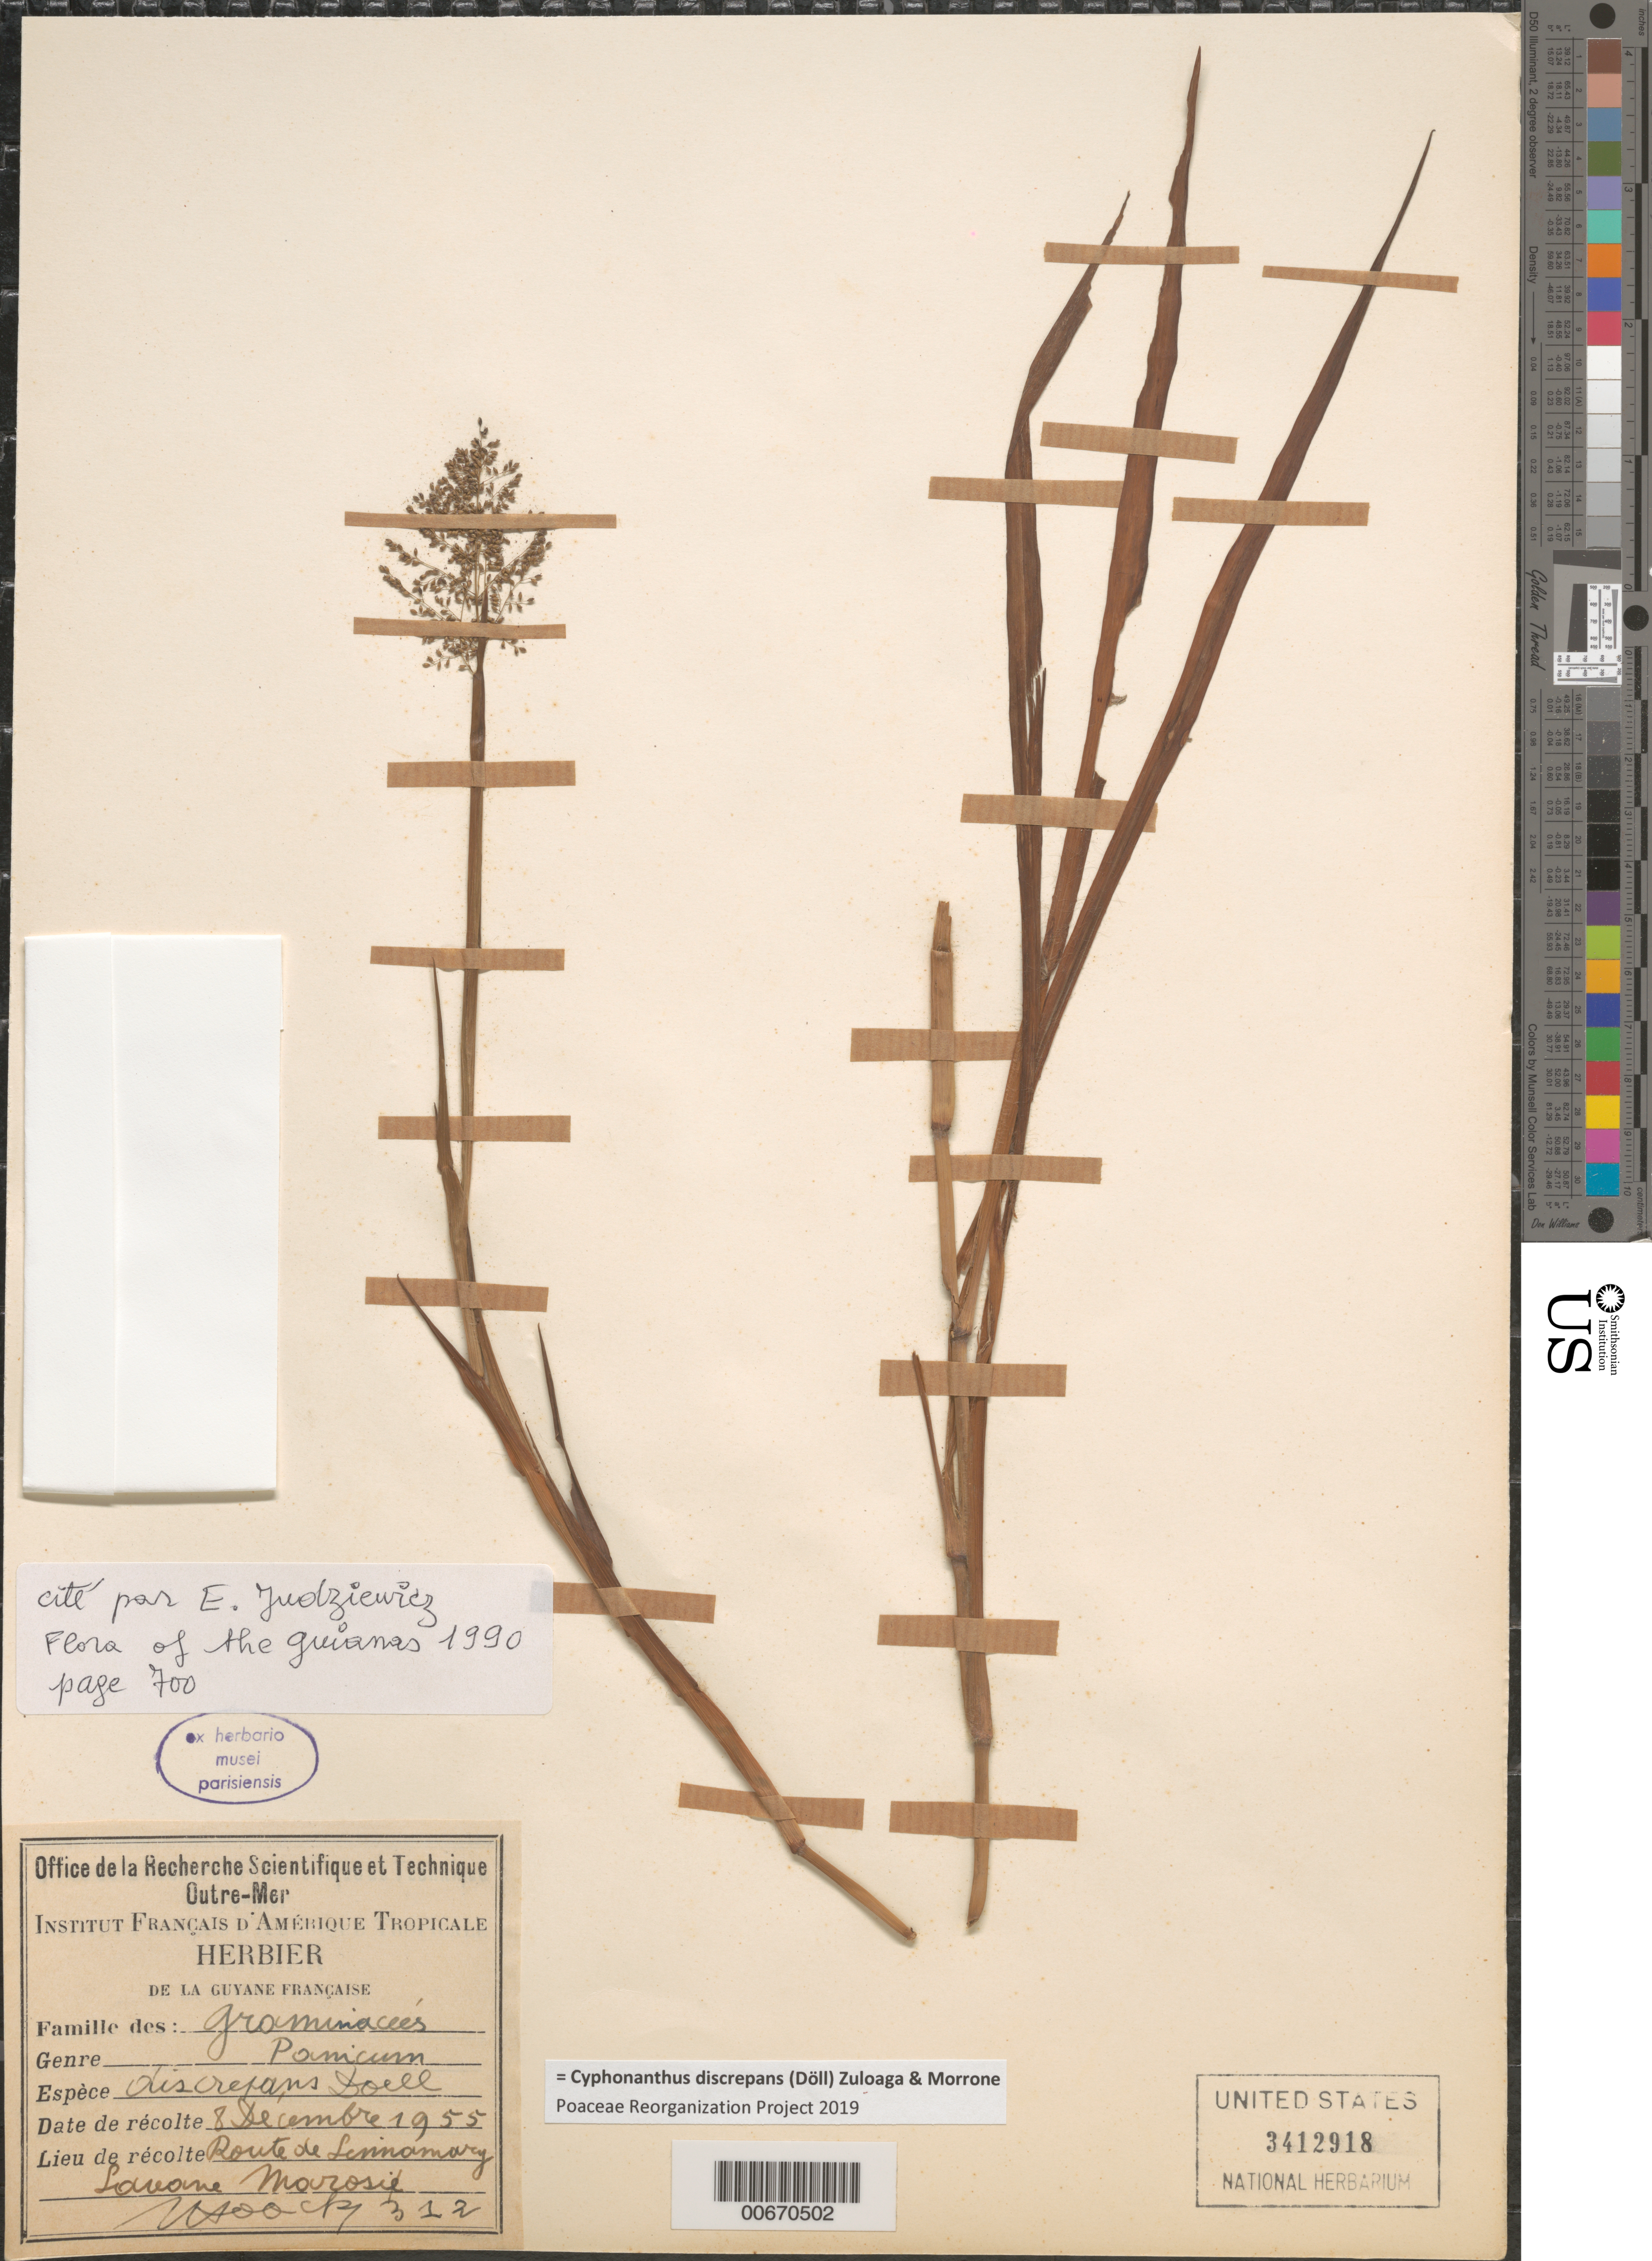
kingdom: Plantae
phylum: Tracheophyta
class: Liliopsida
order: Poales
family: Poaceae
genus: Panicum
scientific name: Panicum discrepans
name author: Döll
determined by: Judziewicz, E. J.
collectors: J. Hoock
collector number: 312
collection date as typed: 8-Dec-55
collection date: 1955-12-08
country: French Guiana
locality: Route de Sinnamary, Savane Marosi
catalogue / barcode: US 3412918